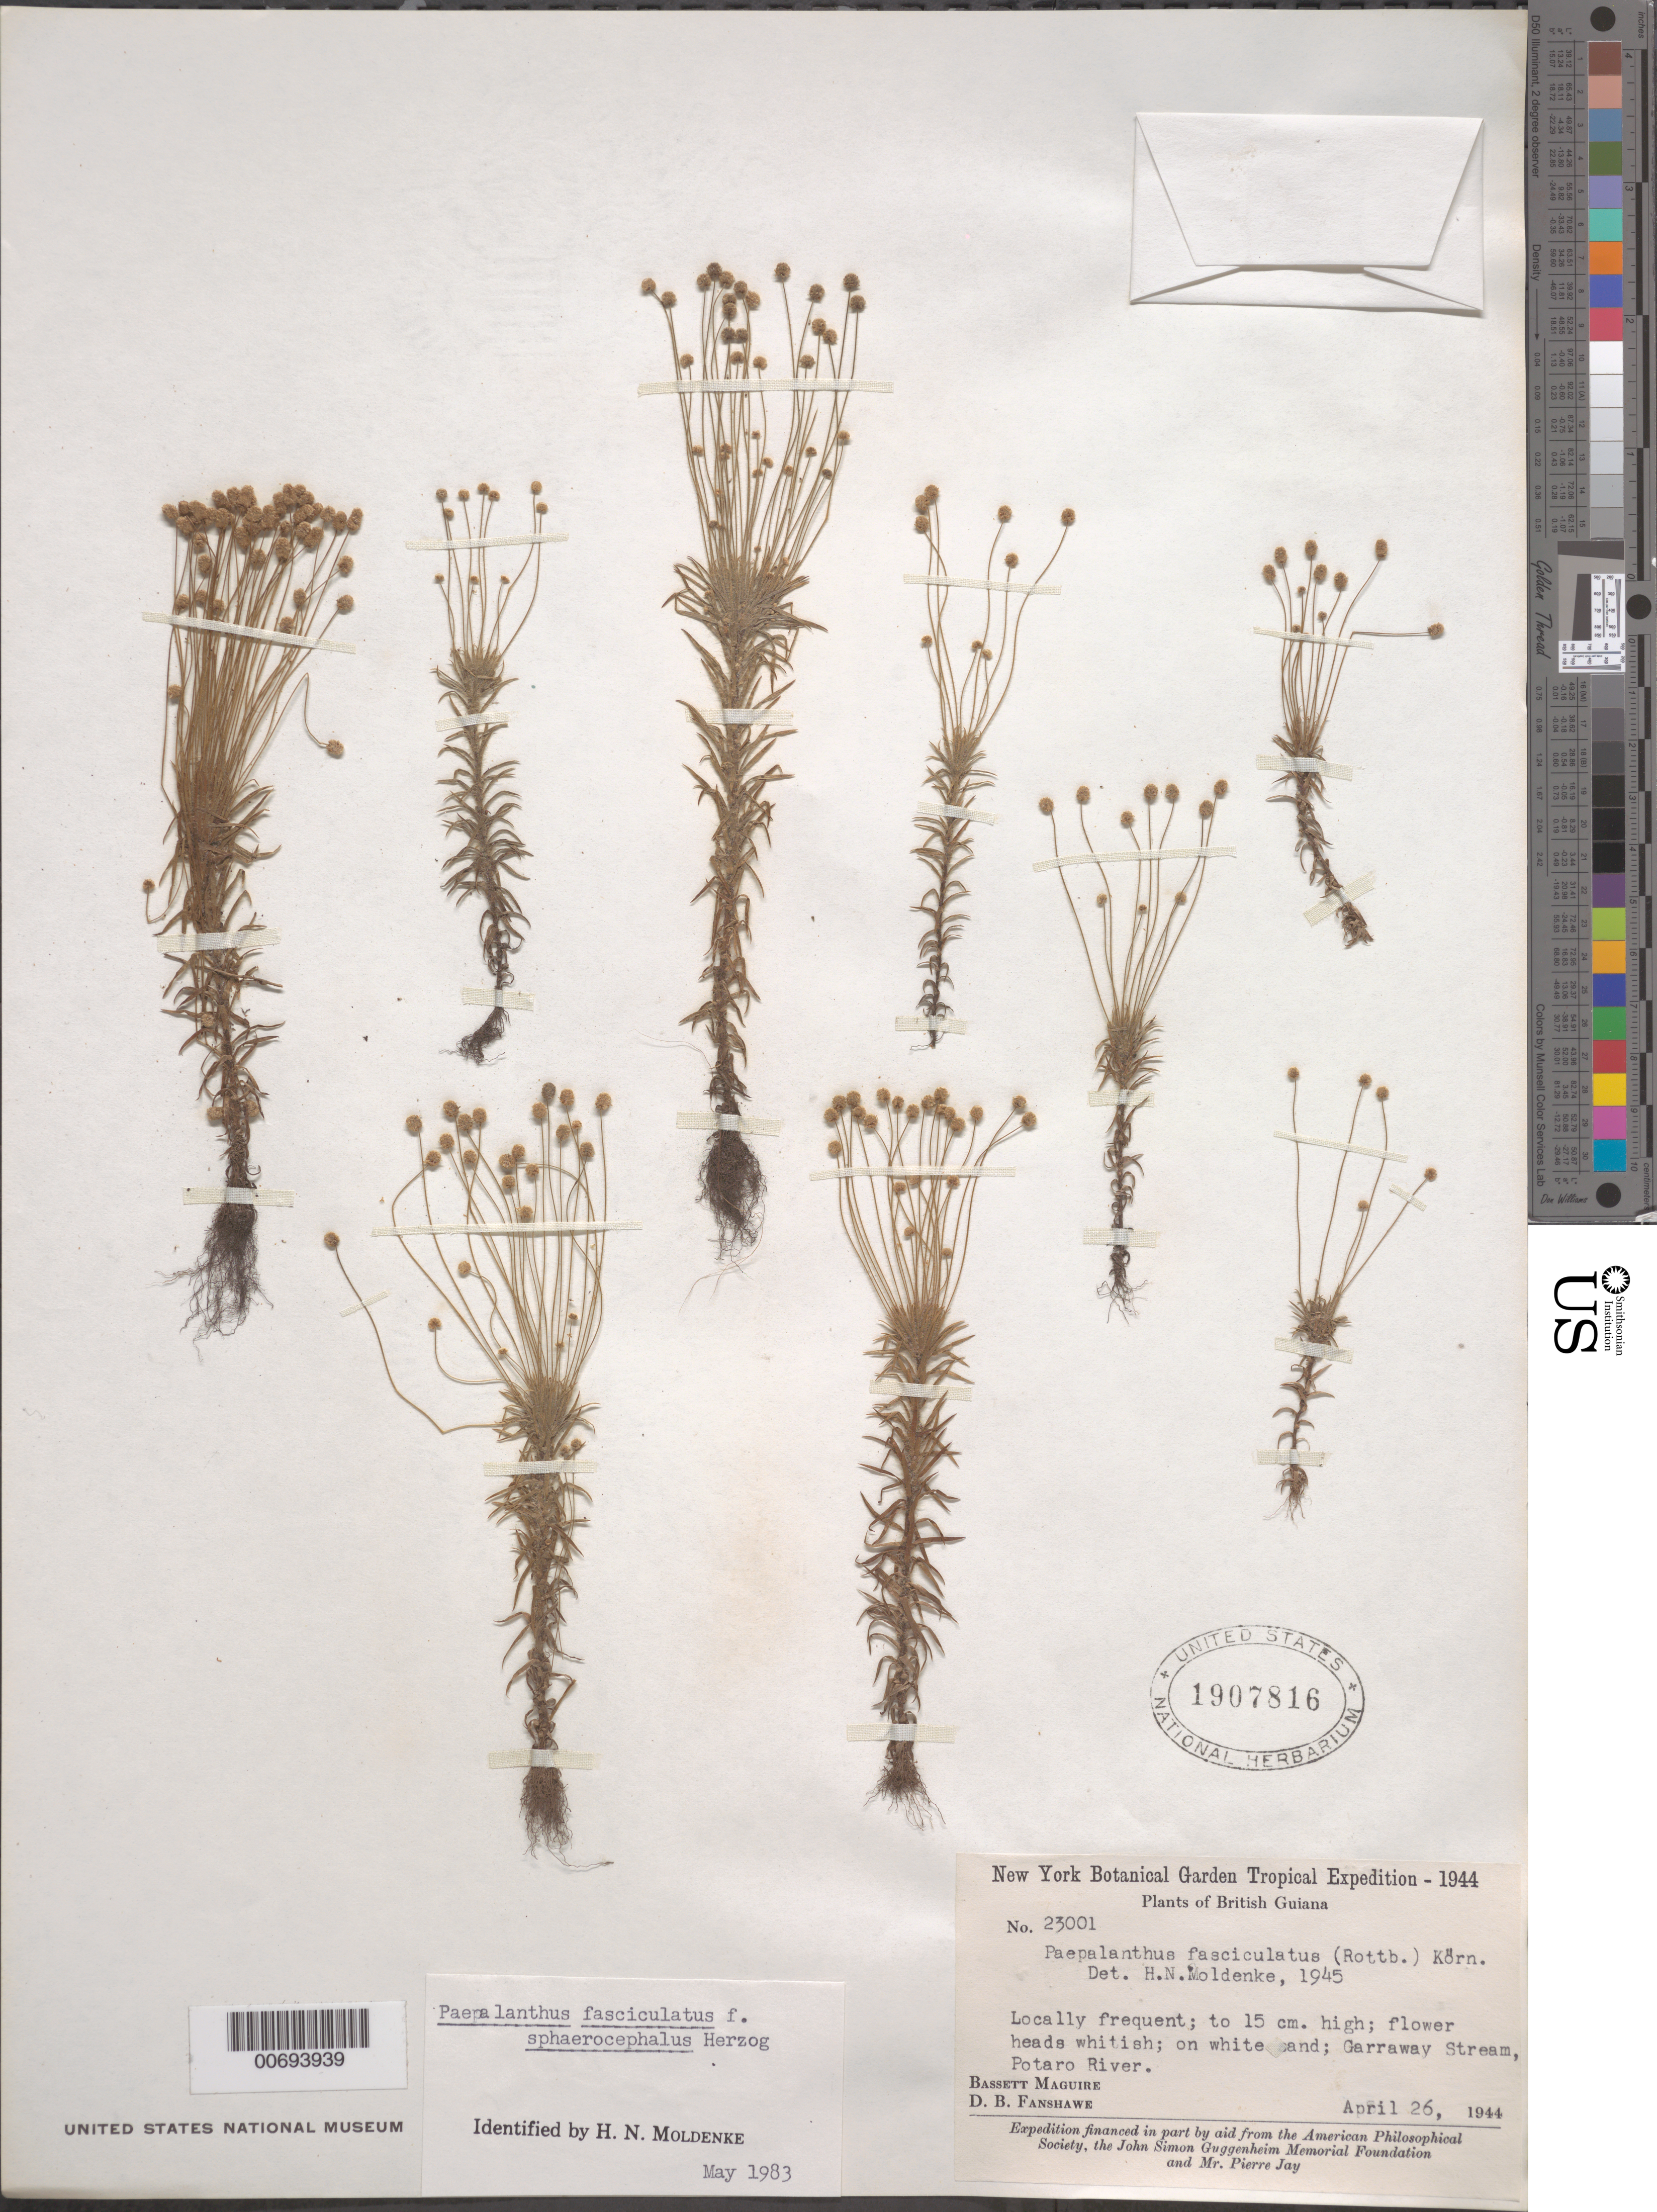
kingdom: Plantae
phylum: Tracheophyta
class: Liliopsida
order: Poales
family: Eriocaulaceae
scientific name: Giuliettia fasciculata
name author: (Rottb.) Andrino & Sano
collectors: B. Maguire & D. B. Fanshawe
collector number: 23001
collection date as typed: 26-Apr-44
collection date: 1944-04-26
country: Guyana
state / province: Potaro-Siparuni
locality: Garraway Stream, Potaro River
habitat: White sand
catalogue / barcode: US 1907816